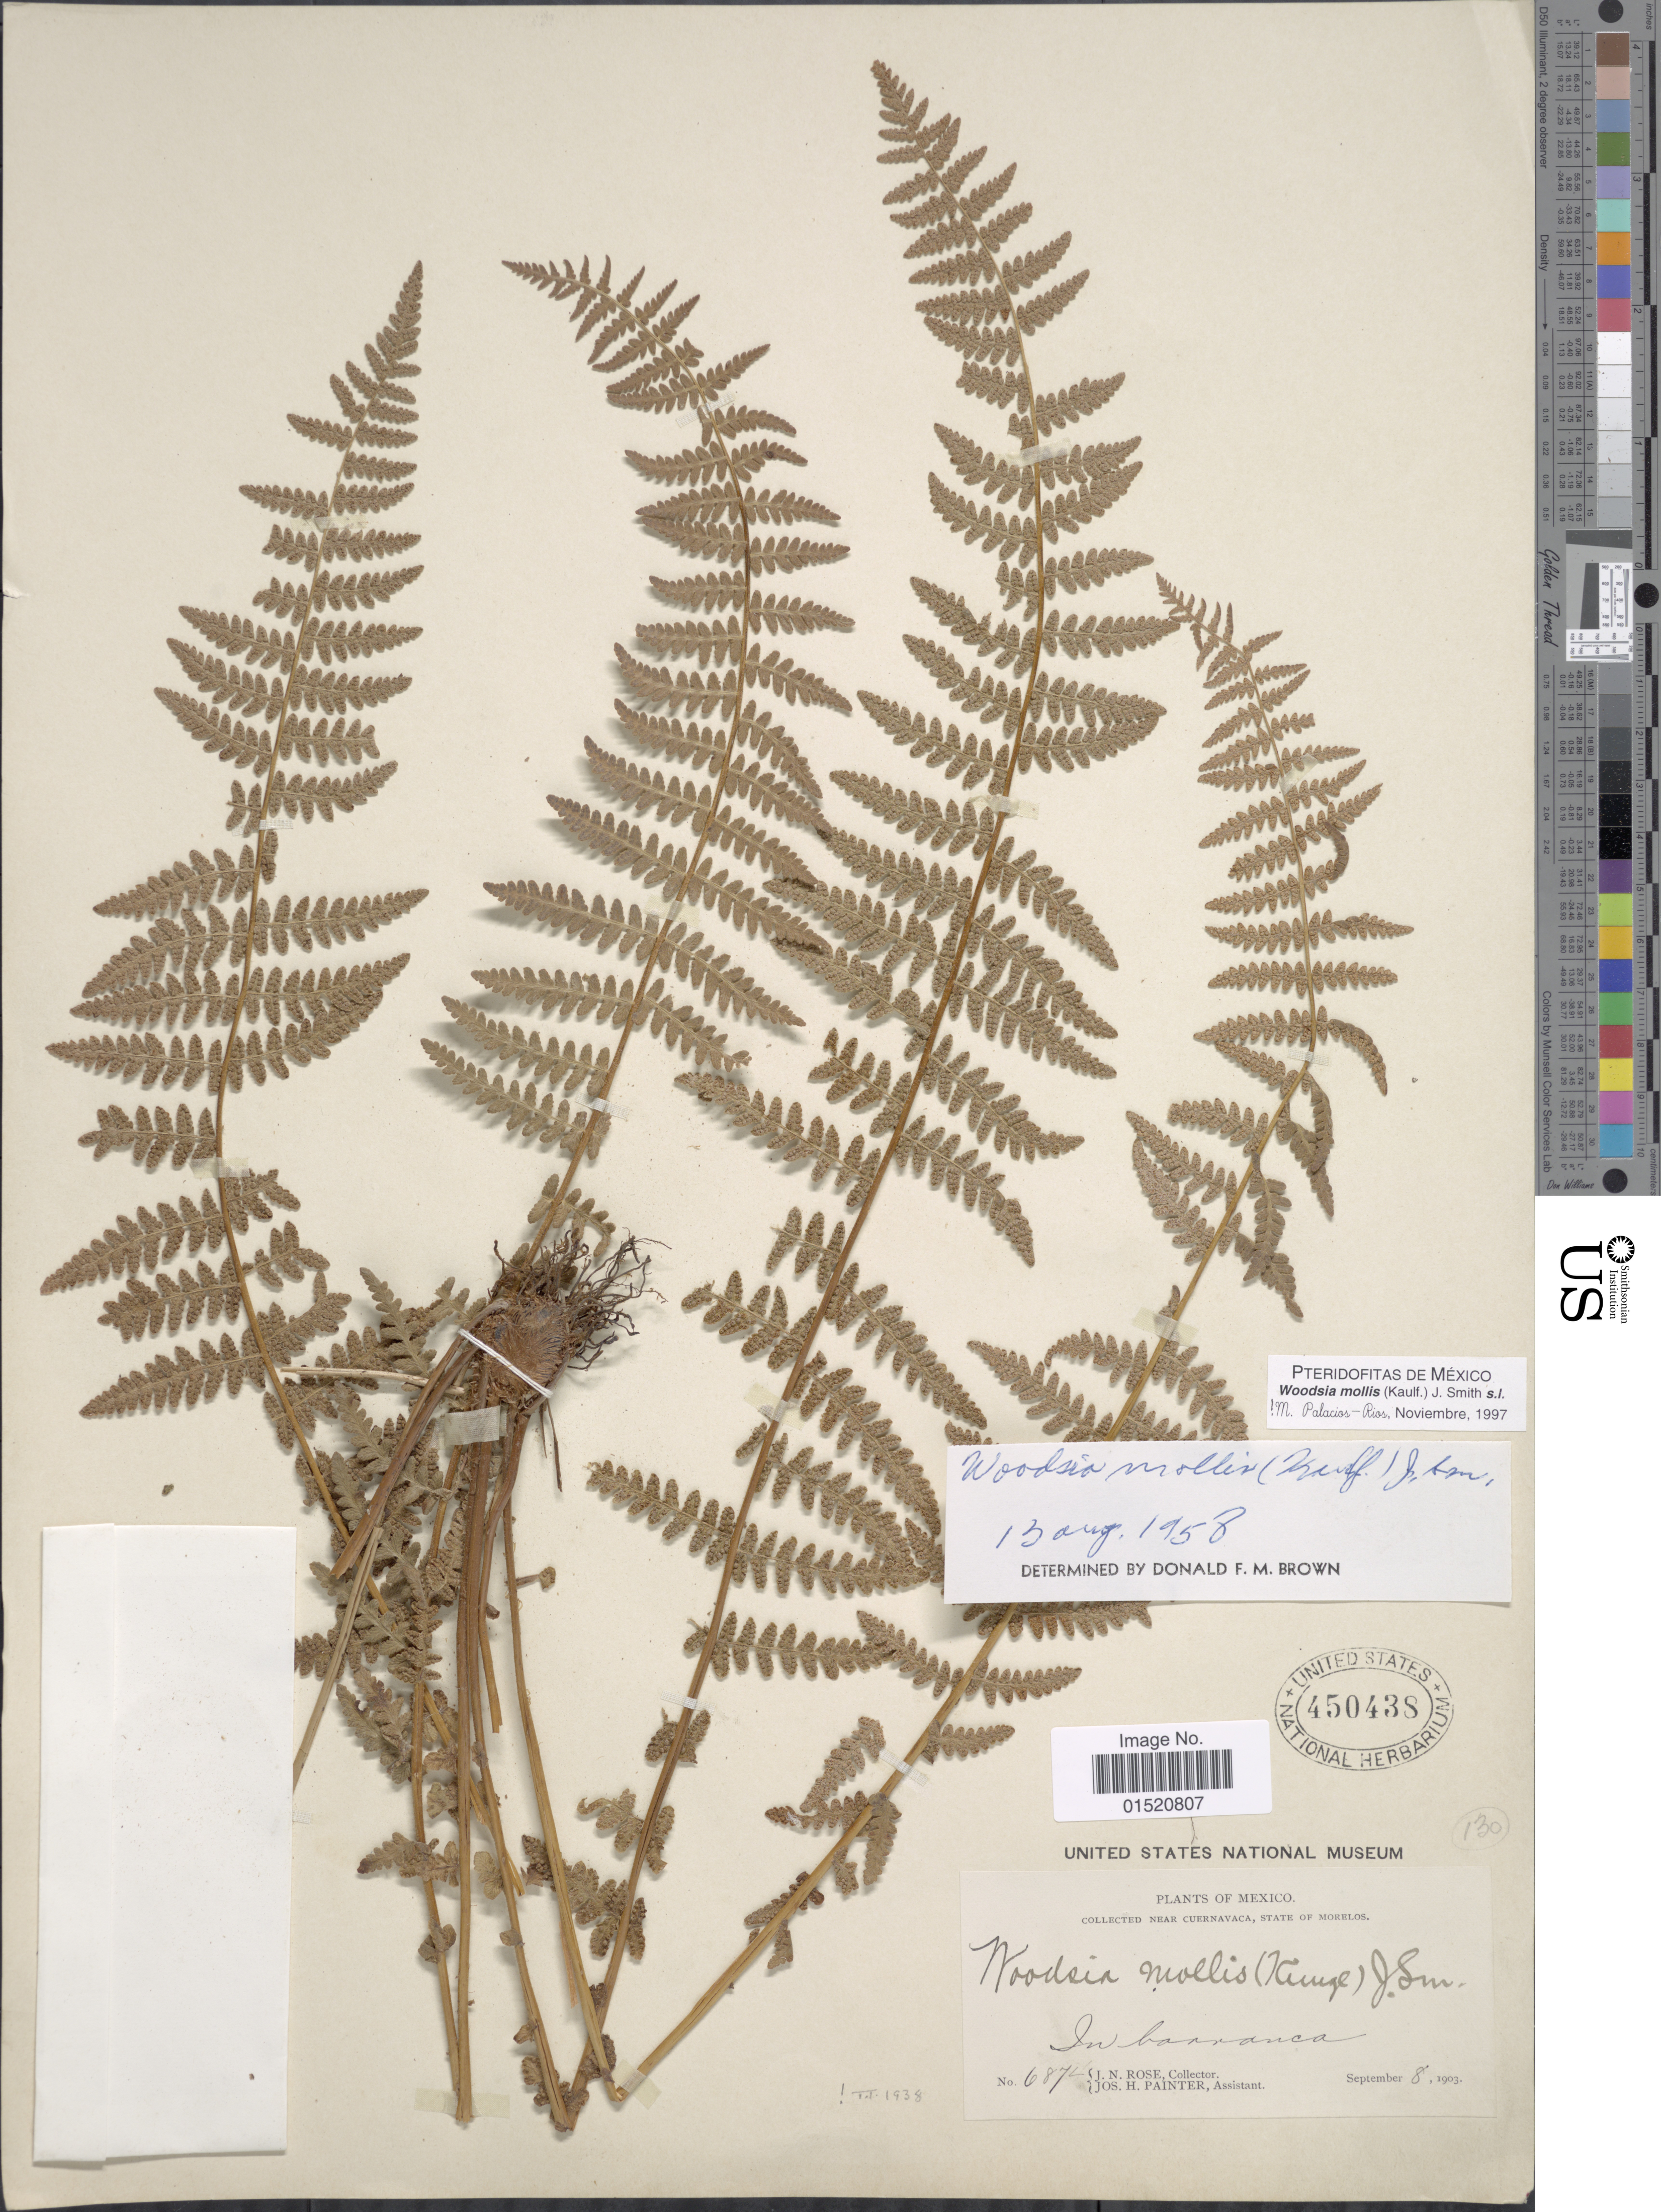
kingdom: Plantae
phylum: Tracheophyta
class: Polypodiopsida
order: Polypodiales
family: Woodsiaceae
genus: Woodsia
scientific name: Woodsia mollis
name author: (Kaulf.) J. Sm.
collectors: J. N. Rose & J. H. Painter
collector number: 6874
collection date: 1903-09-08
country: Mexico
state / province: Morelos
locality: Near Cuernavaca, In barranca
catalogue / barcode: US 450438